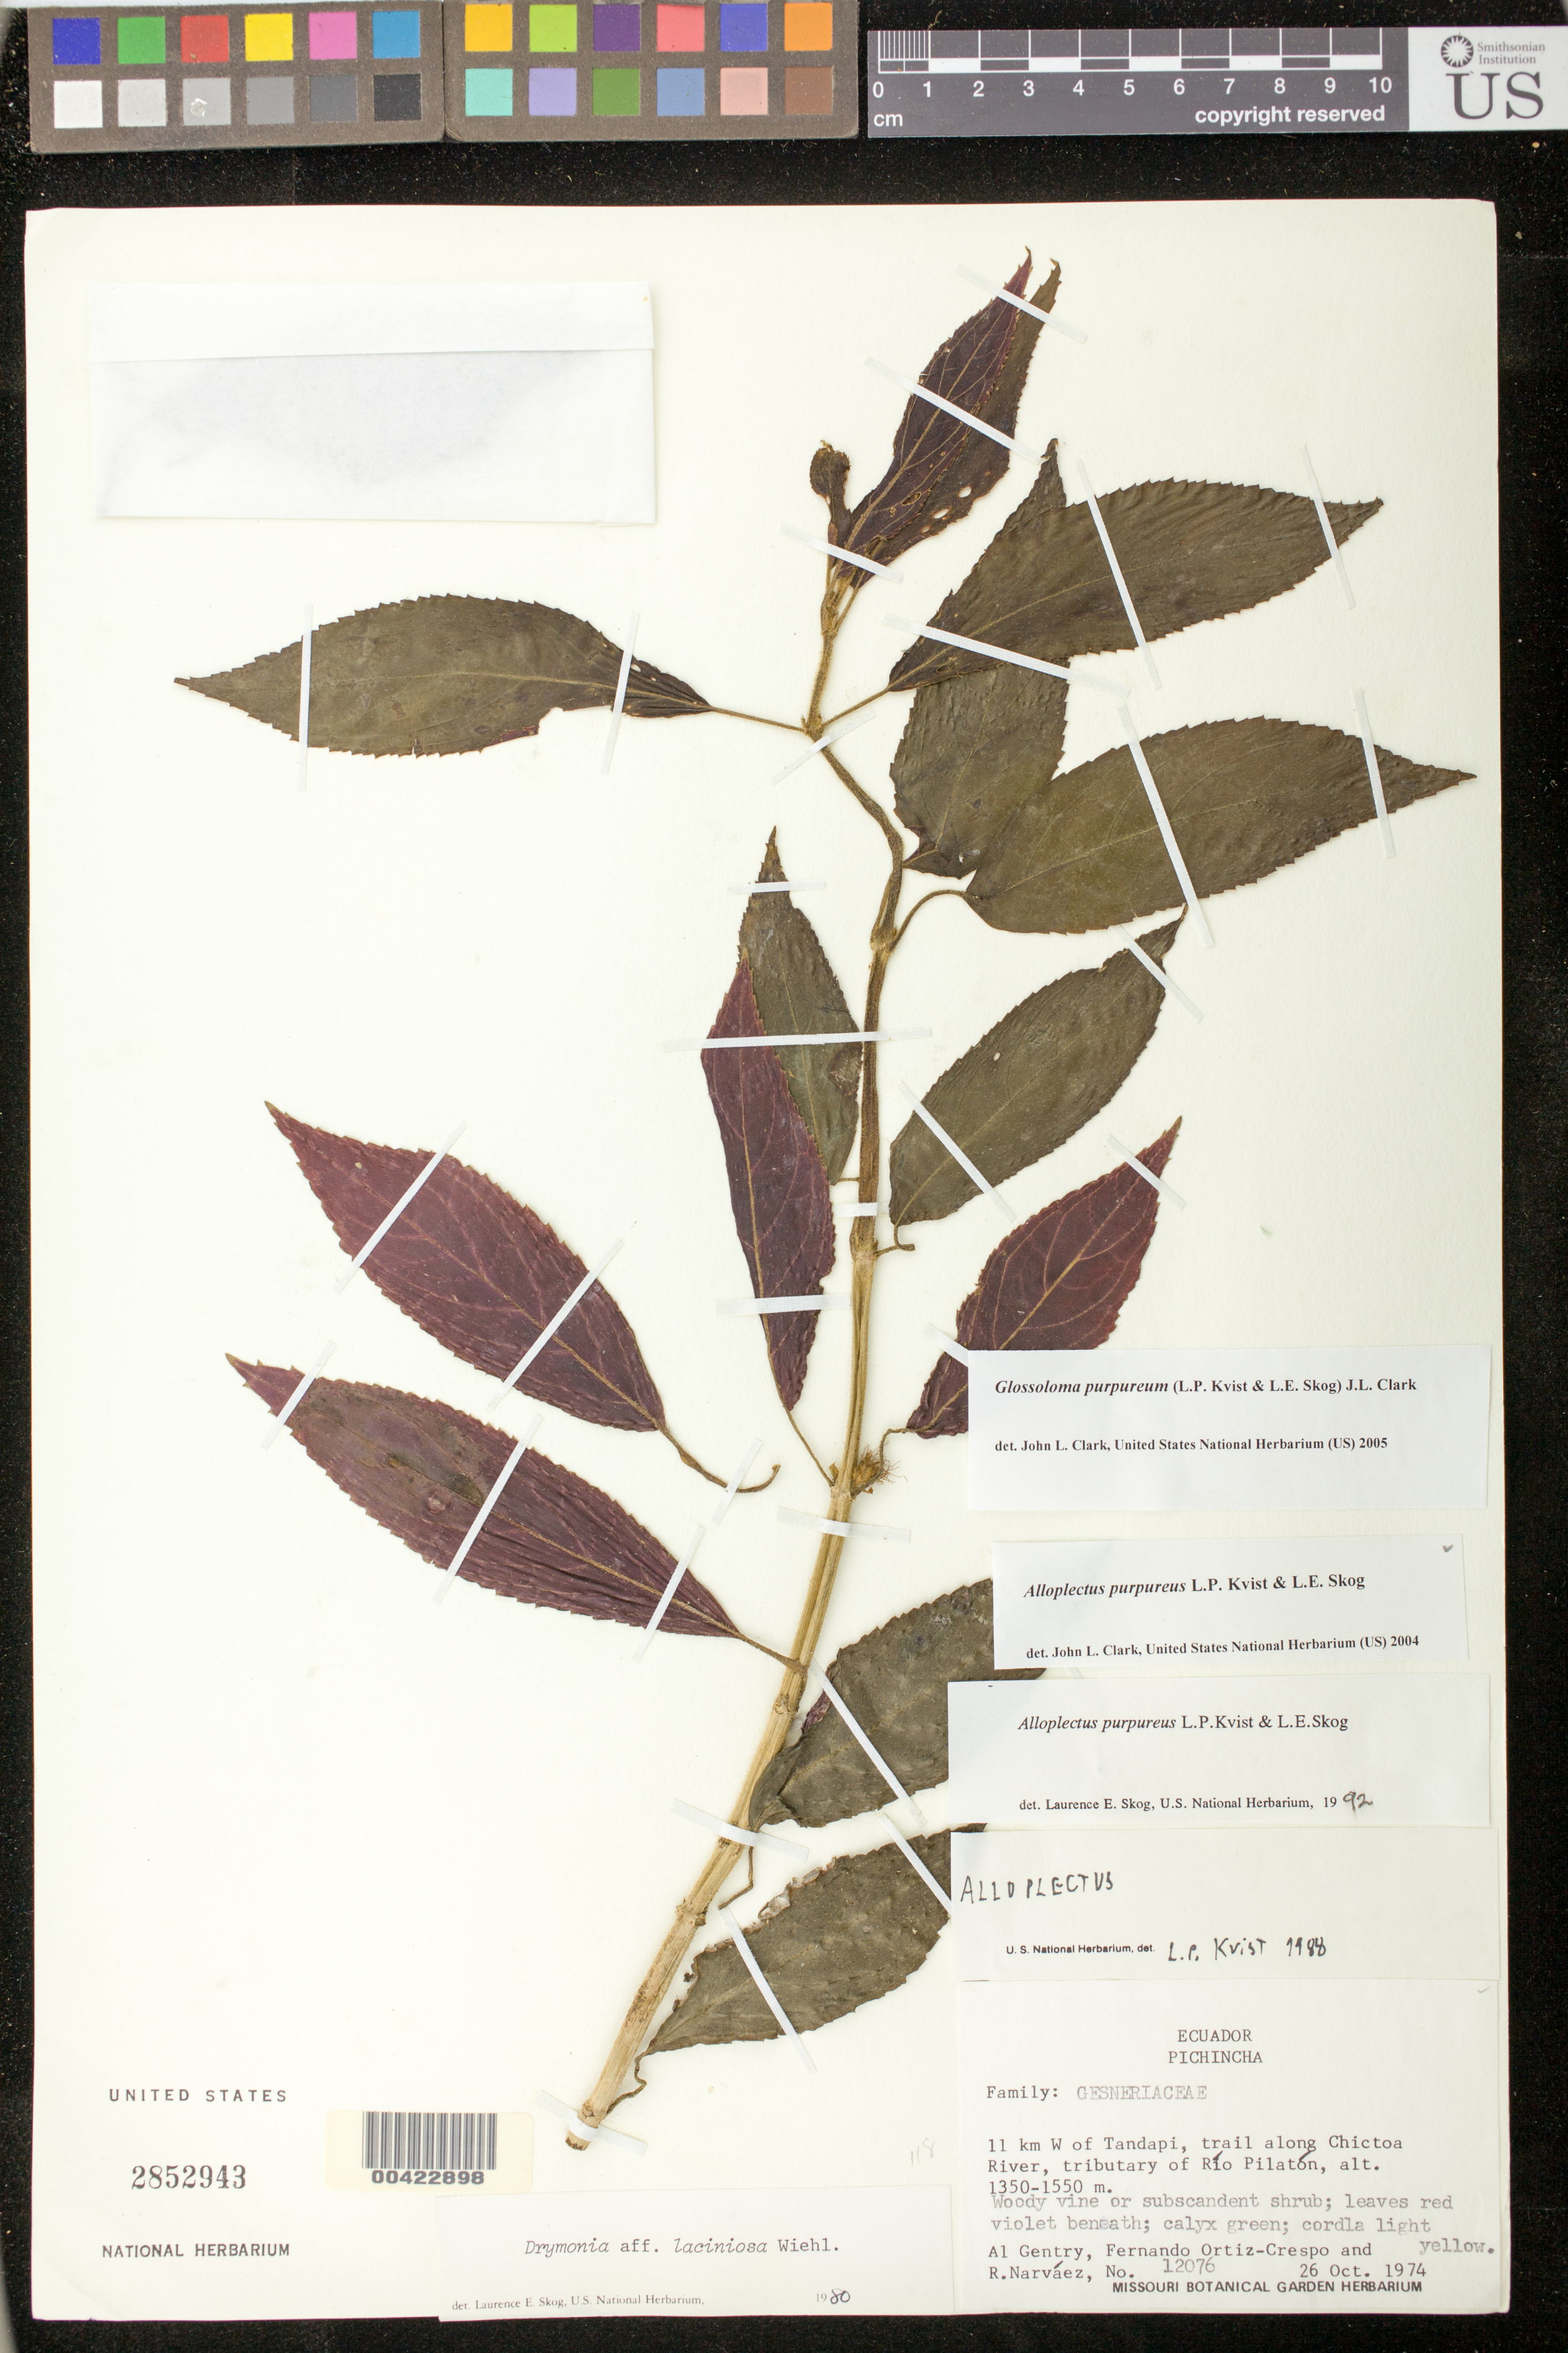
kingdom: Plantae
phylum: Tracheophyta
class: Magnoliopsida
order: Lamiales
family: Gesneriaceae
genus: Glossoloma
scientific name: Glossoloma purpureum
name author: (L.P. Kvist & L.E. Skog) J.L. Clark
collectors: A. H. Gentry, F. Ortiz-Crespo & R. Narváez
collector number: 12076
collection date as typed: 26 Oct 1974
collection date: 1974-10-26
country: Ecuador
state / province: Pichincha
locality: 11 km west of Tandapi, trail along Chictoa River, tributary of Río Pilatón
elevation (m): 1350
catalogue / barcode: US 2852943